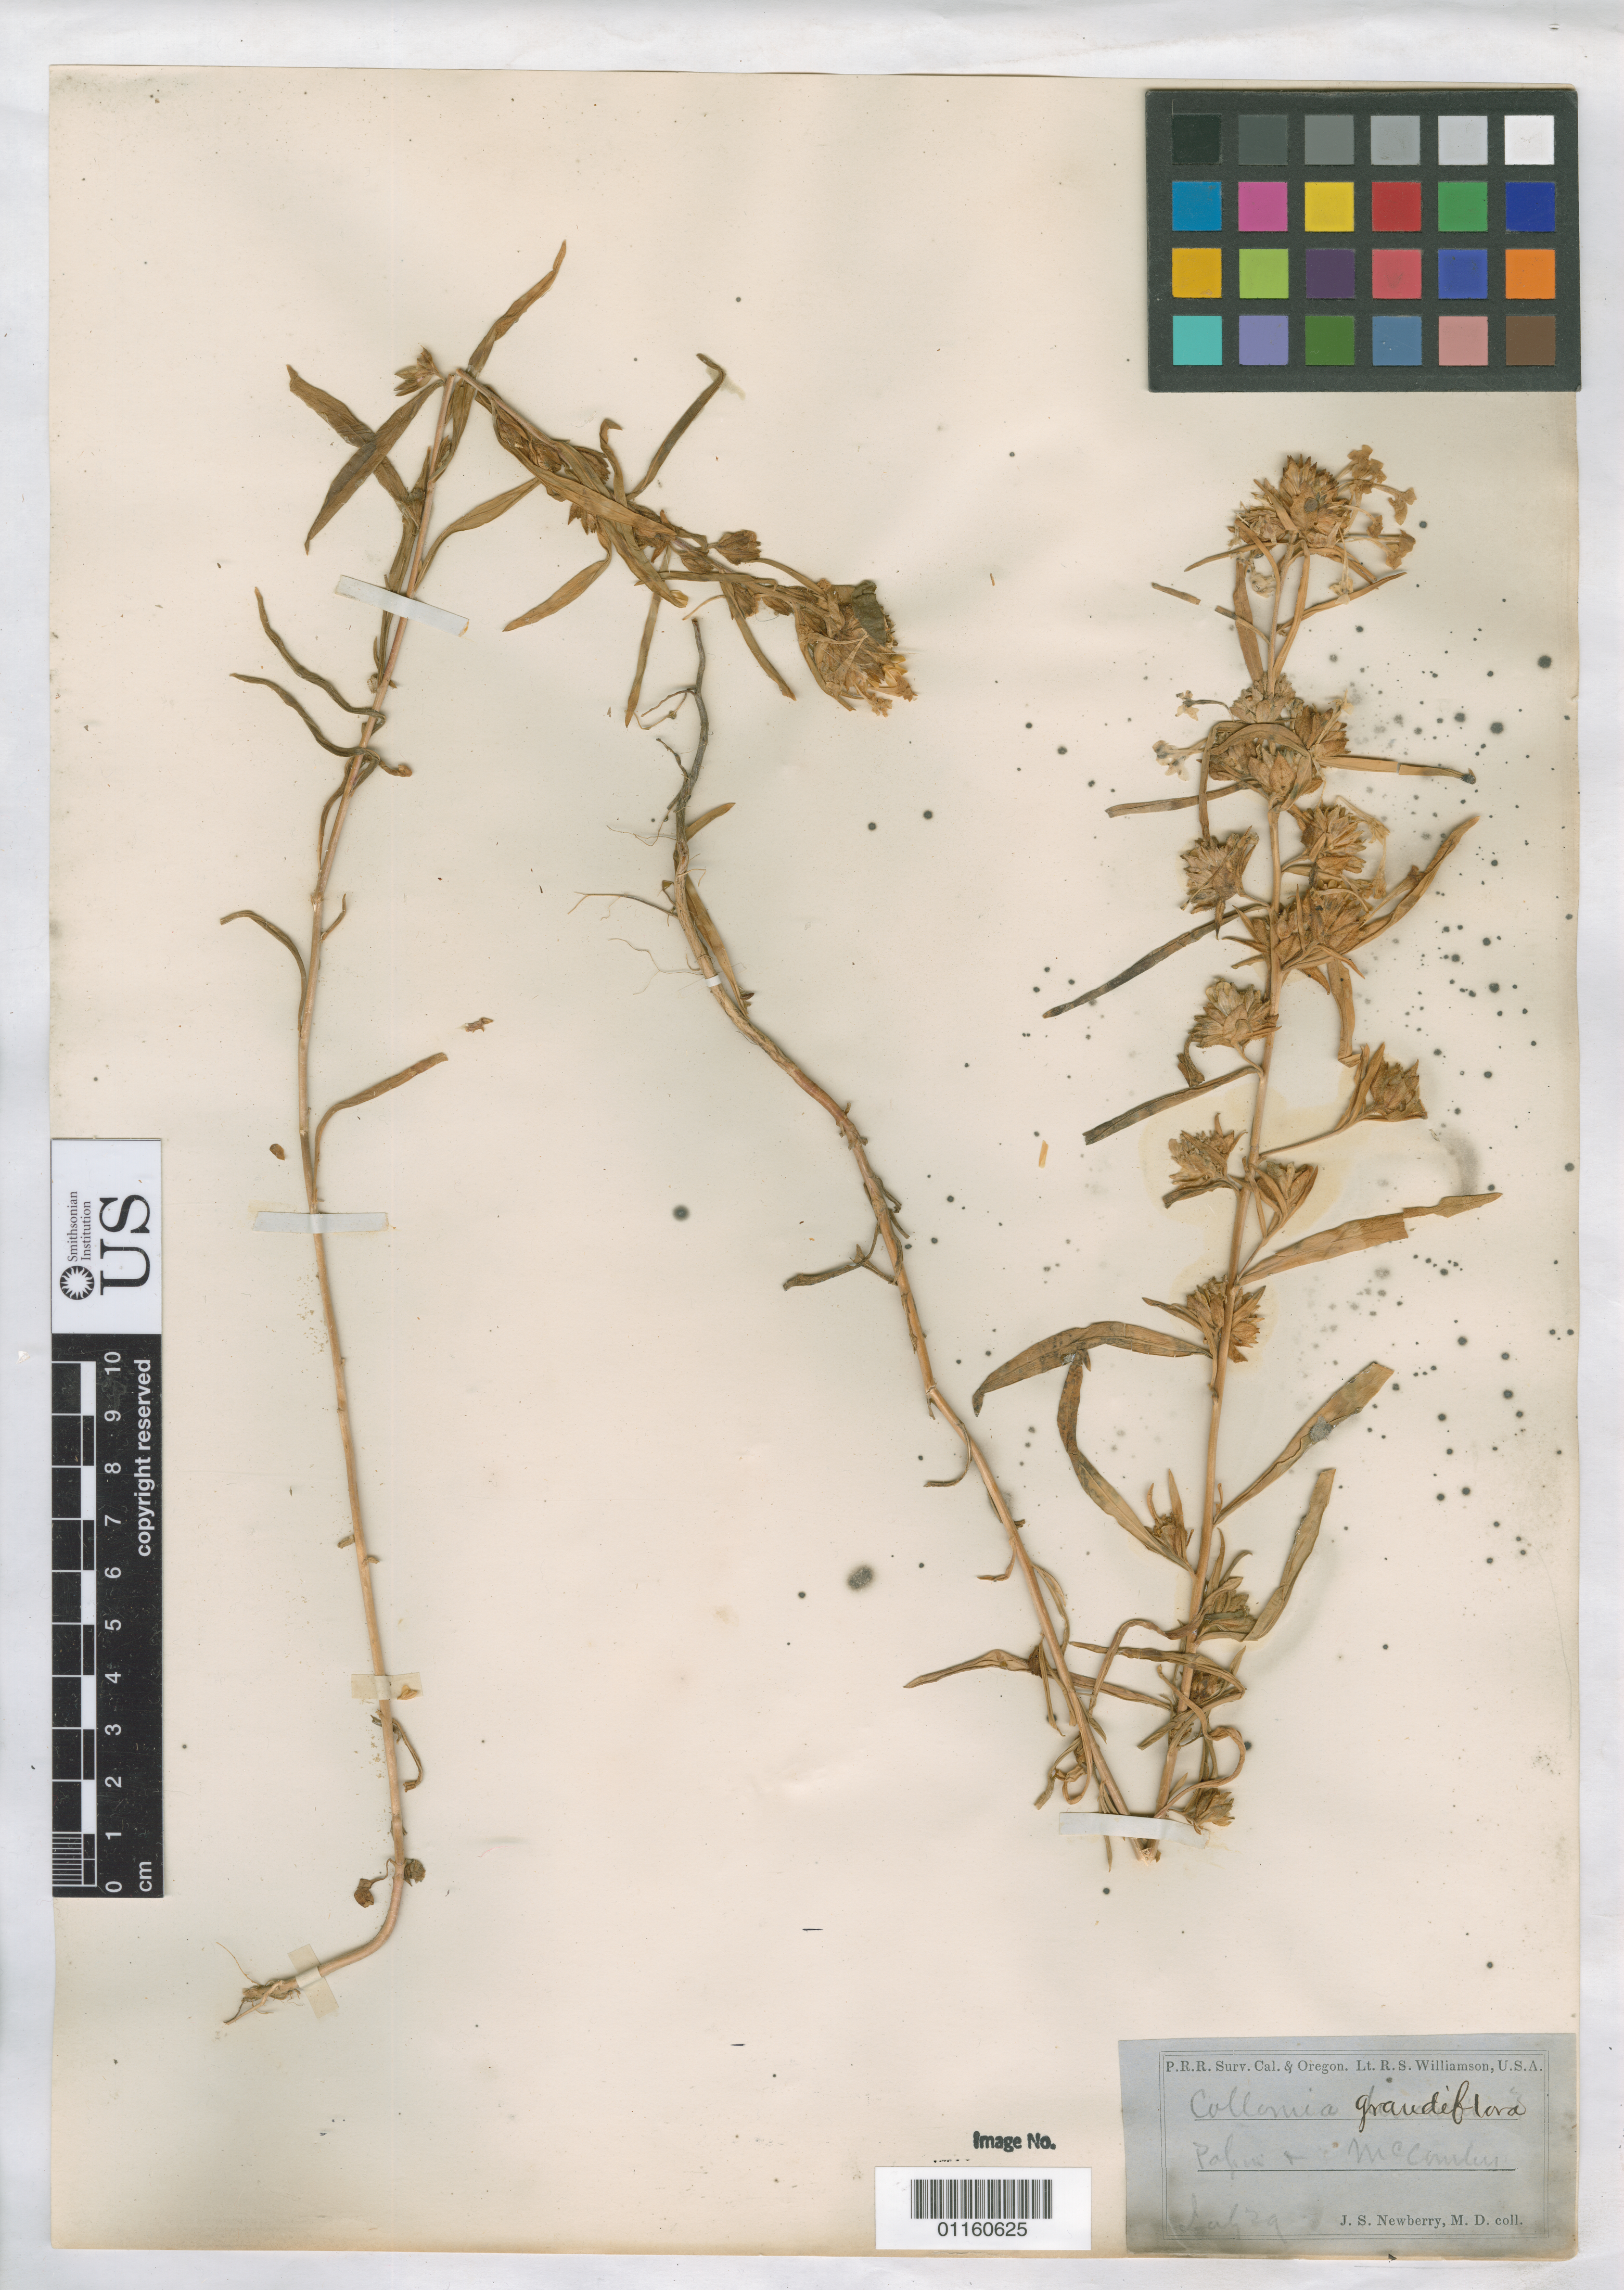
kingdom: Plantae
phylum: Tracheophyta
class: Magnoliopsida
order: Ericales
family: Polemoniaceae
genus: Collomia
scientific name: Collomia grandiflora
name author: Douglas ex Lindl.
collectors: J. S. Newberry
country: United States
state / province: California